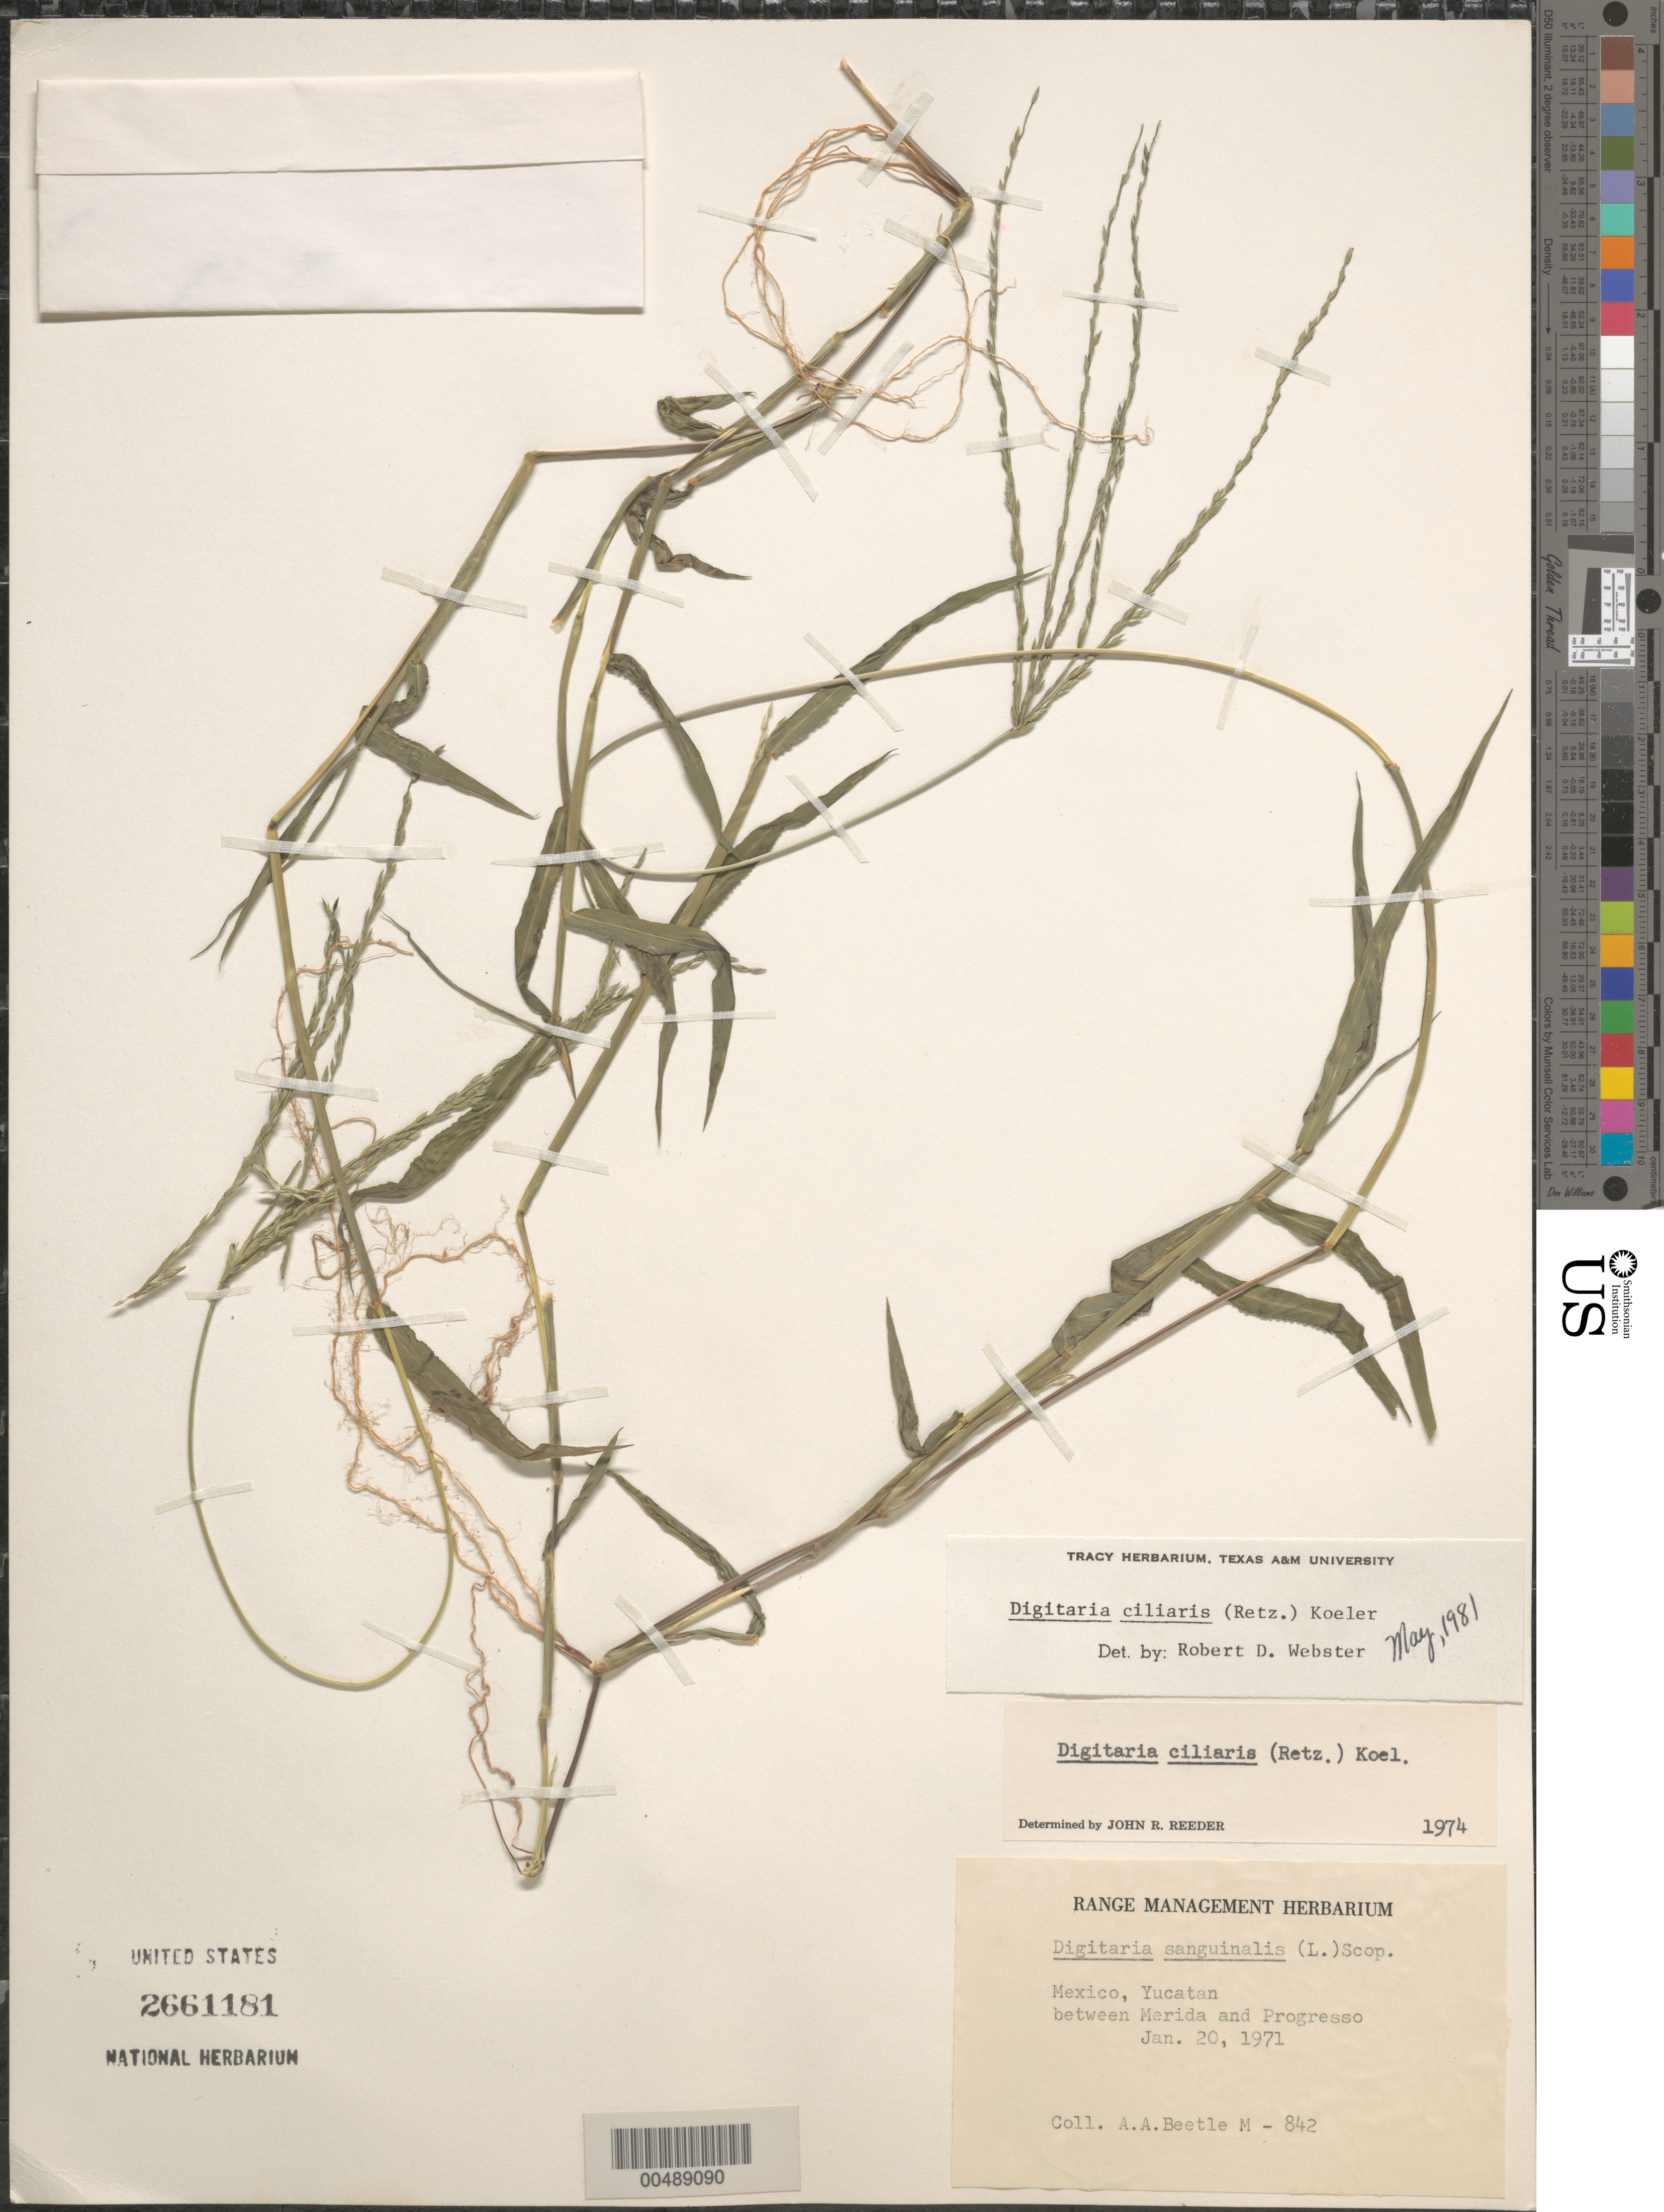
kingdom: Plantae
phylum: Tracheophyta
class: Liliopsida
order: Poales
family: Poaceae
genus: Digitaria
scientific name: Digitaria ciliaris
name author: (Retz.) Koeler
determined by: Webster, Robert D.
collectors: A. A. Beetle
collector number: M-842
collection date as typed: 20 Jan 1971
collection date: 1971-01-20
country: Mexico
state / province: Yucatan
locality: Between Merida and Progresso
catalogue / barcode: US 2661181